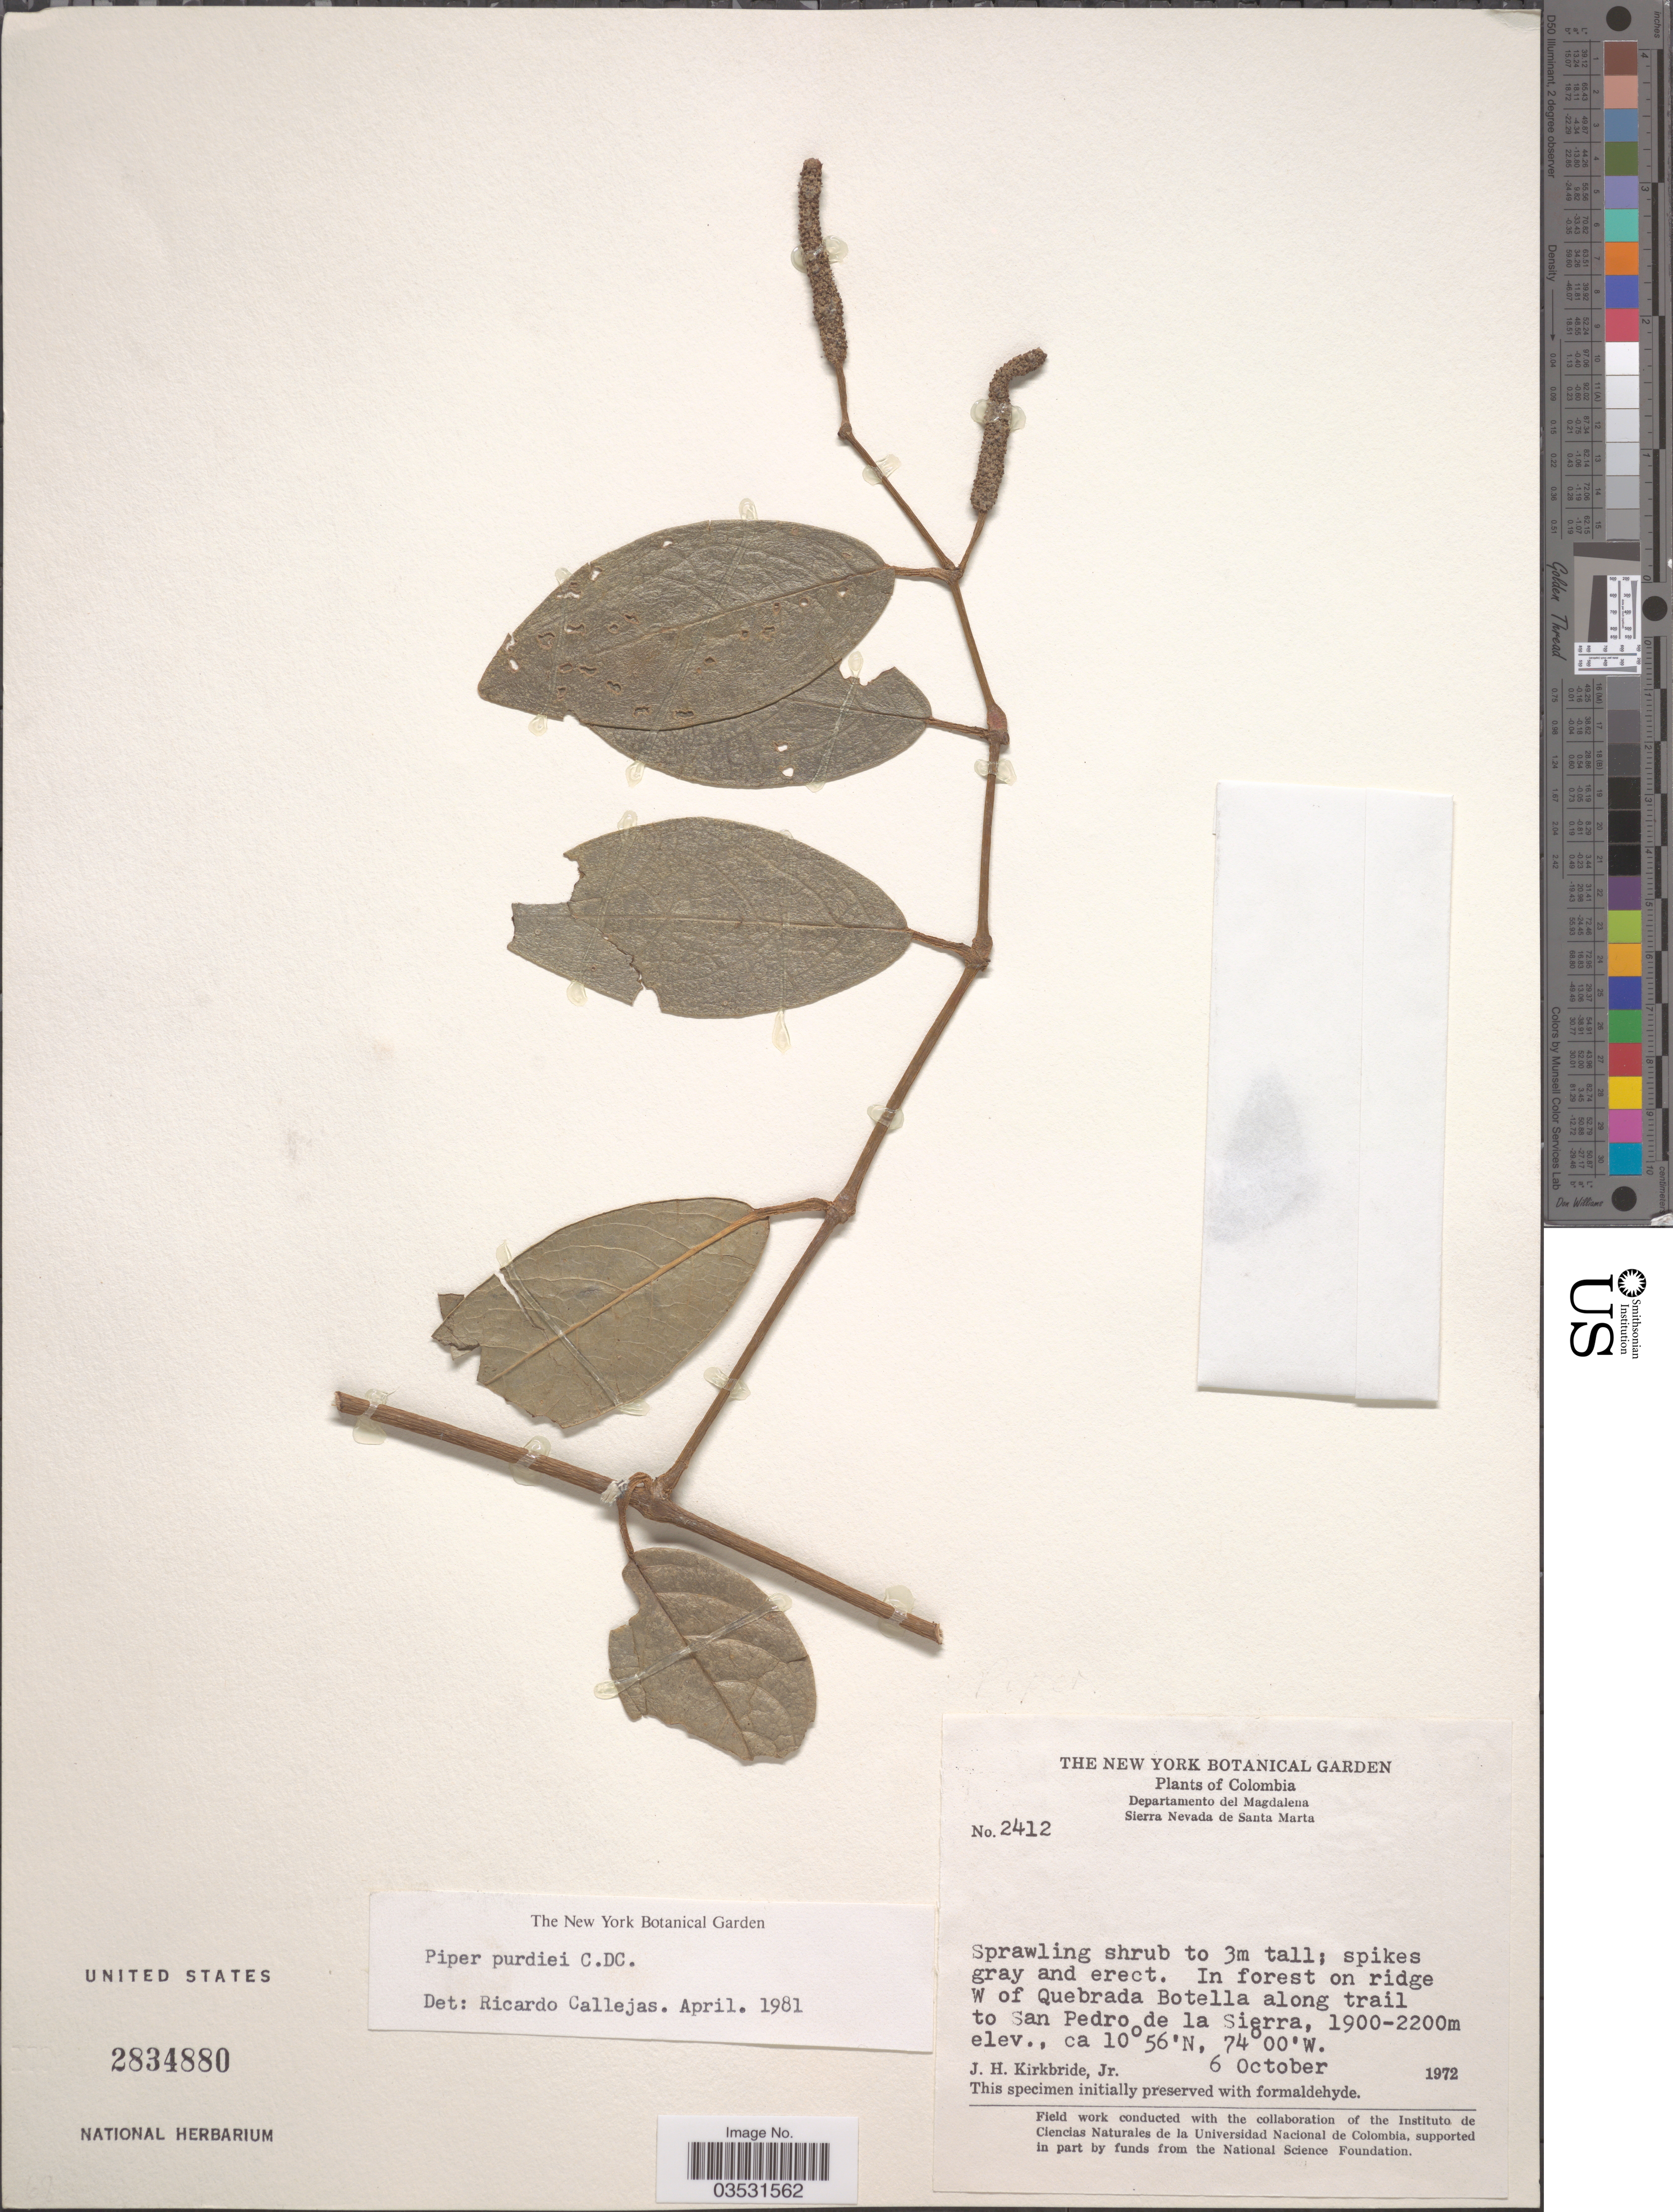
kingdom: Plantae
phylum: Tracheophyta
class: Magnoliopsida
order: Piperales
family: Piperaceae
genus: Piper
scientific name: Piper purdiei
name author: C. DC.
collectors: J. H. Kirkbride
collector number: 2412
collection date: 1972-10-06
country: Colombia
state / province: Magdalena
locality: Departamento del Magdalena. Sierra Nevada de Santa Marta. On ridge W of Quebrada Botella along trail to San Pedro de la Sierra.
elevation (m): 1900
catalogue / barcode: US 2834880